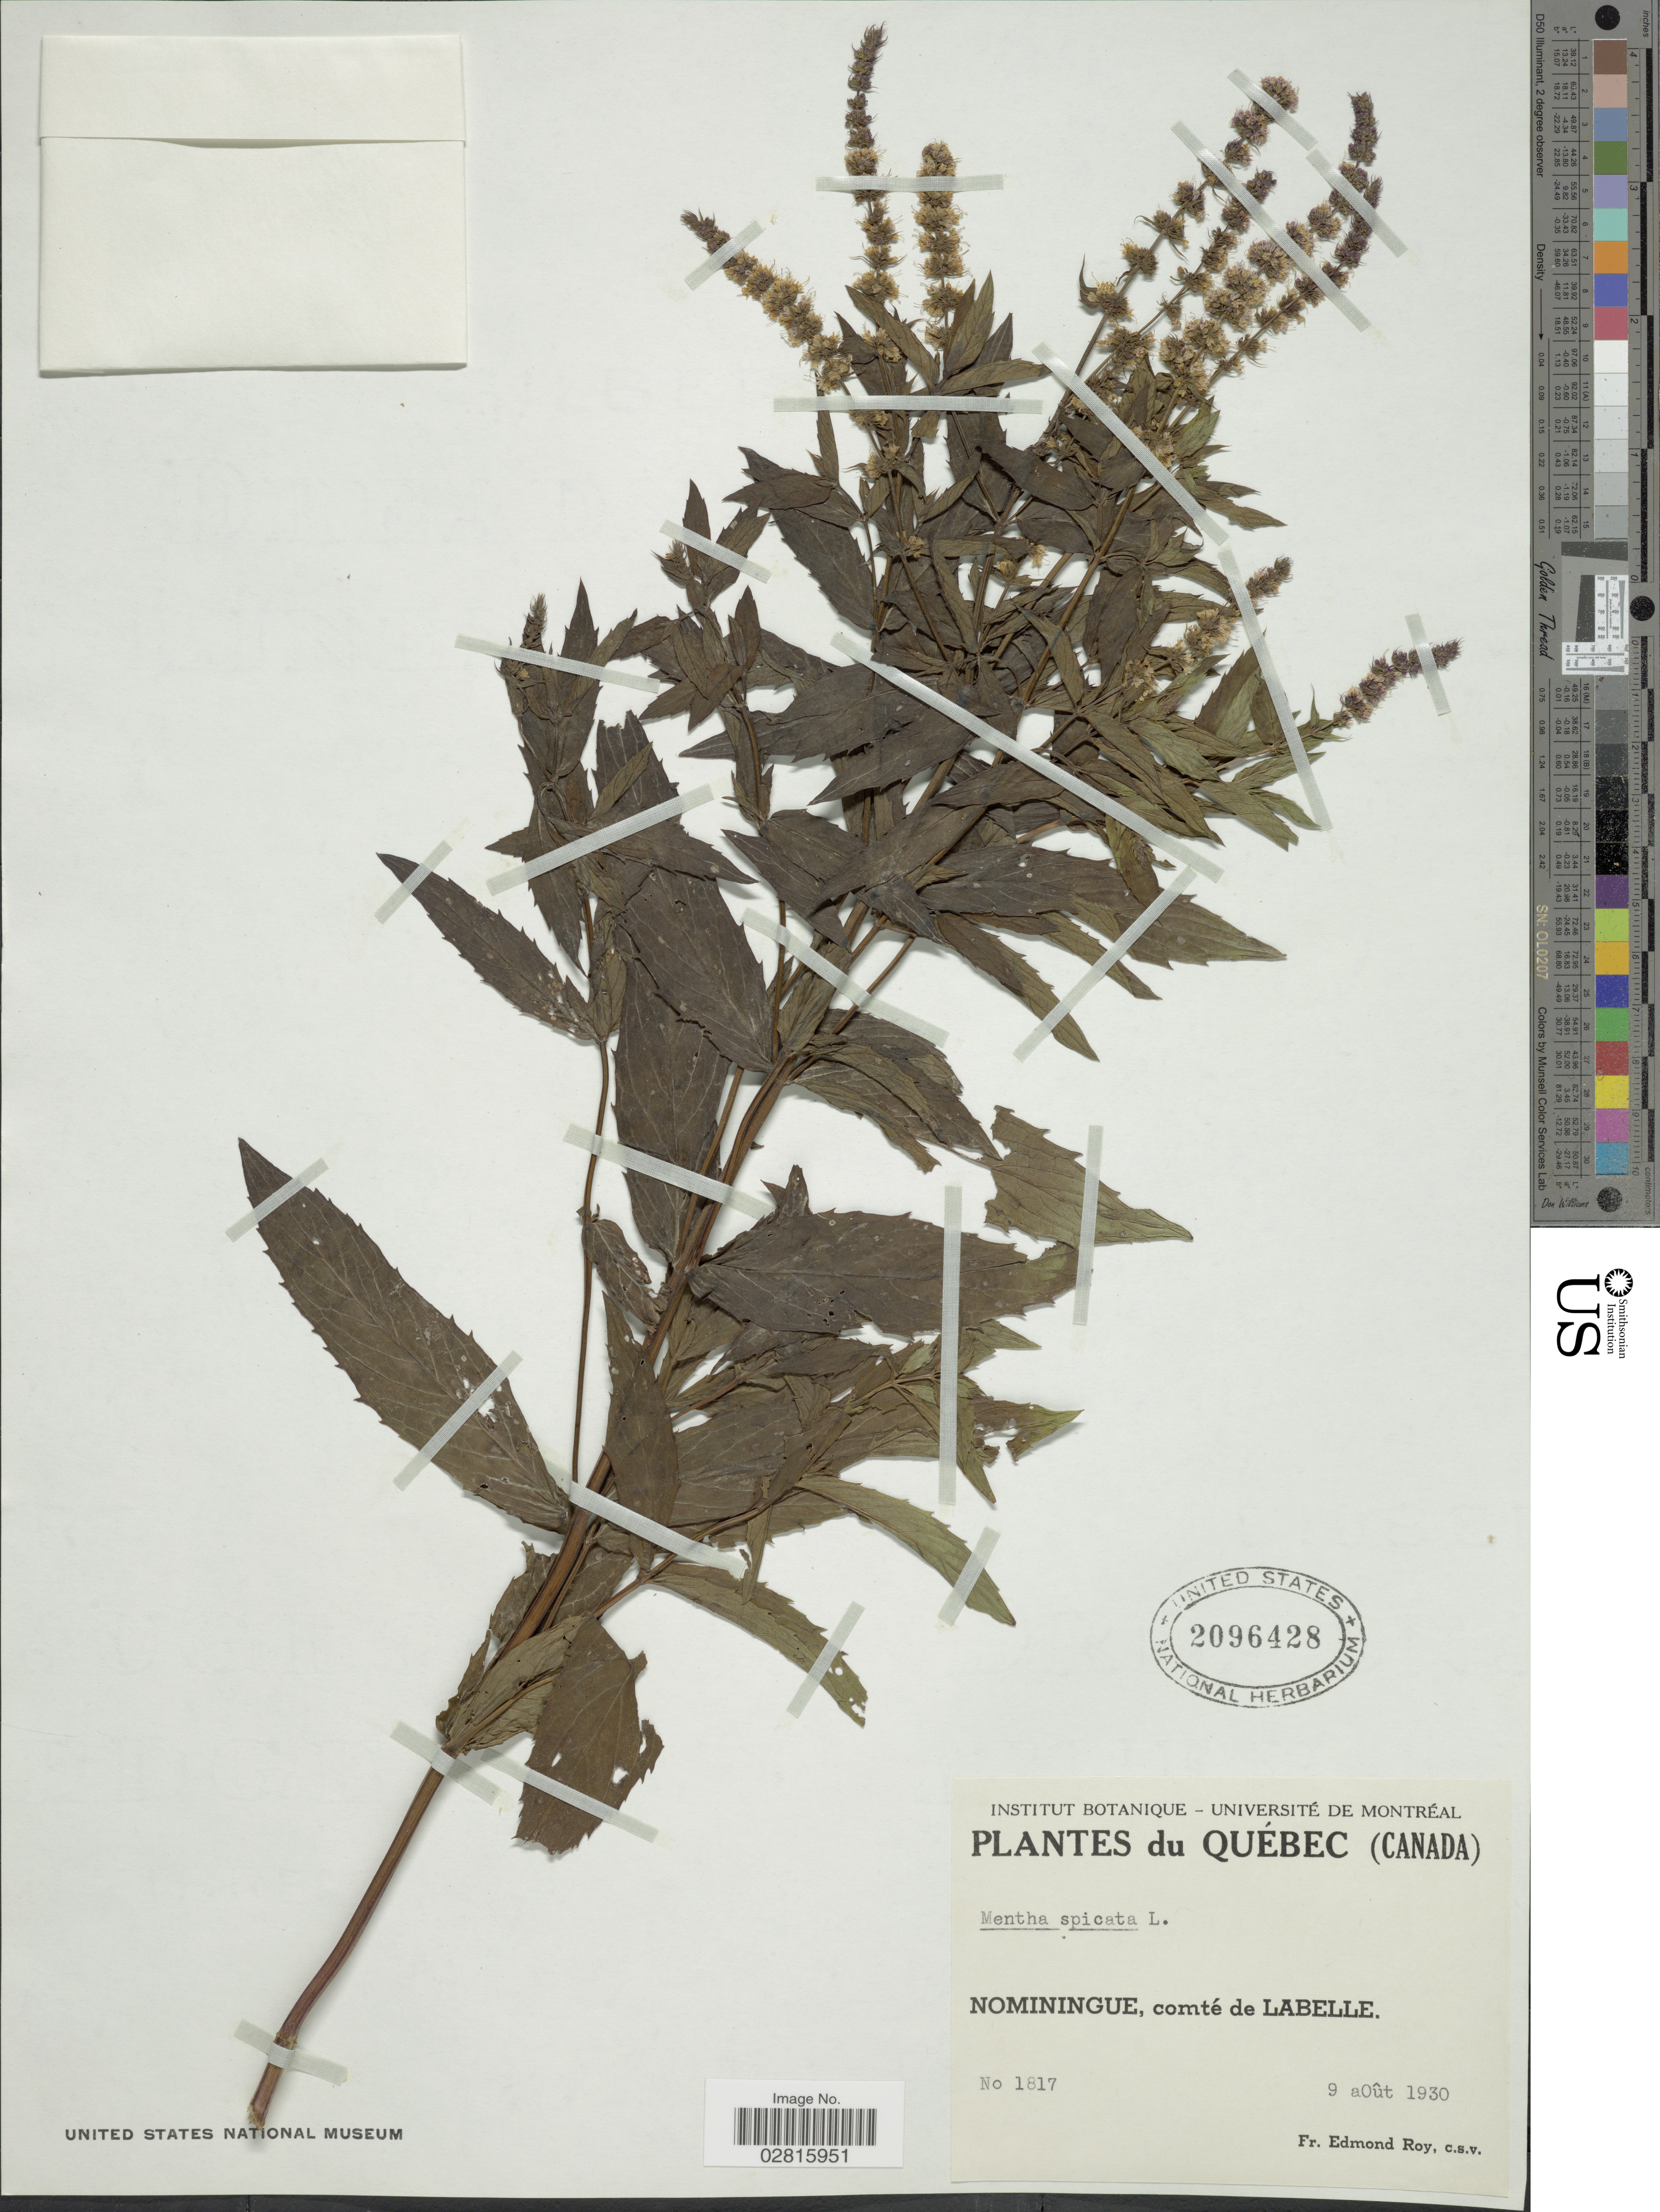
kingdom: Plantae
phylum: Tracheophyta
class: Magnoliopsida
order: Lamiales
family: Lamiaceae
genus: Mentha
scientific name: Mentha spicata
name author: L.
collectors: E. Roy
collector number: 1817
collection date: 1930-08-09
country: Canada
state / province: Quebec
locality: Nominingue, comté de Labelle.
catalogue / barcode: US 2096428